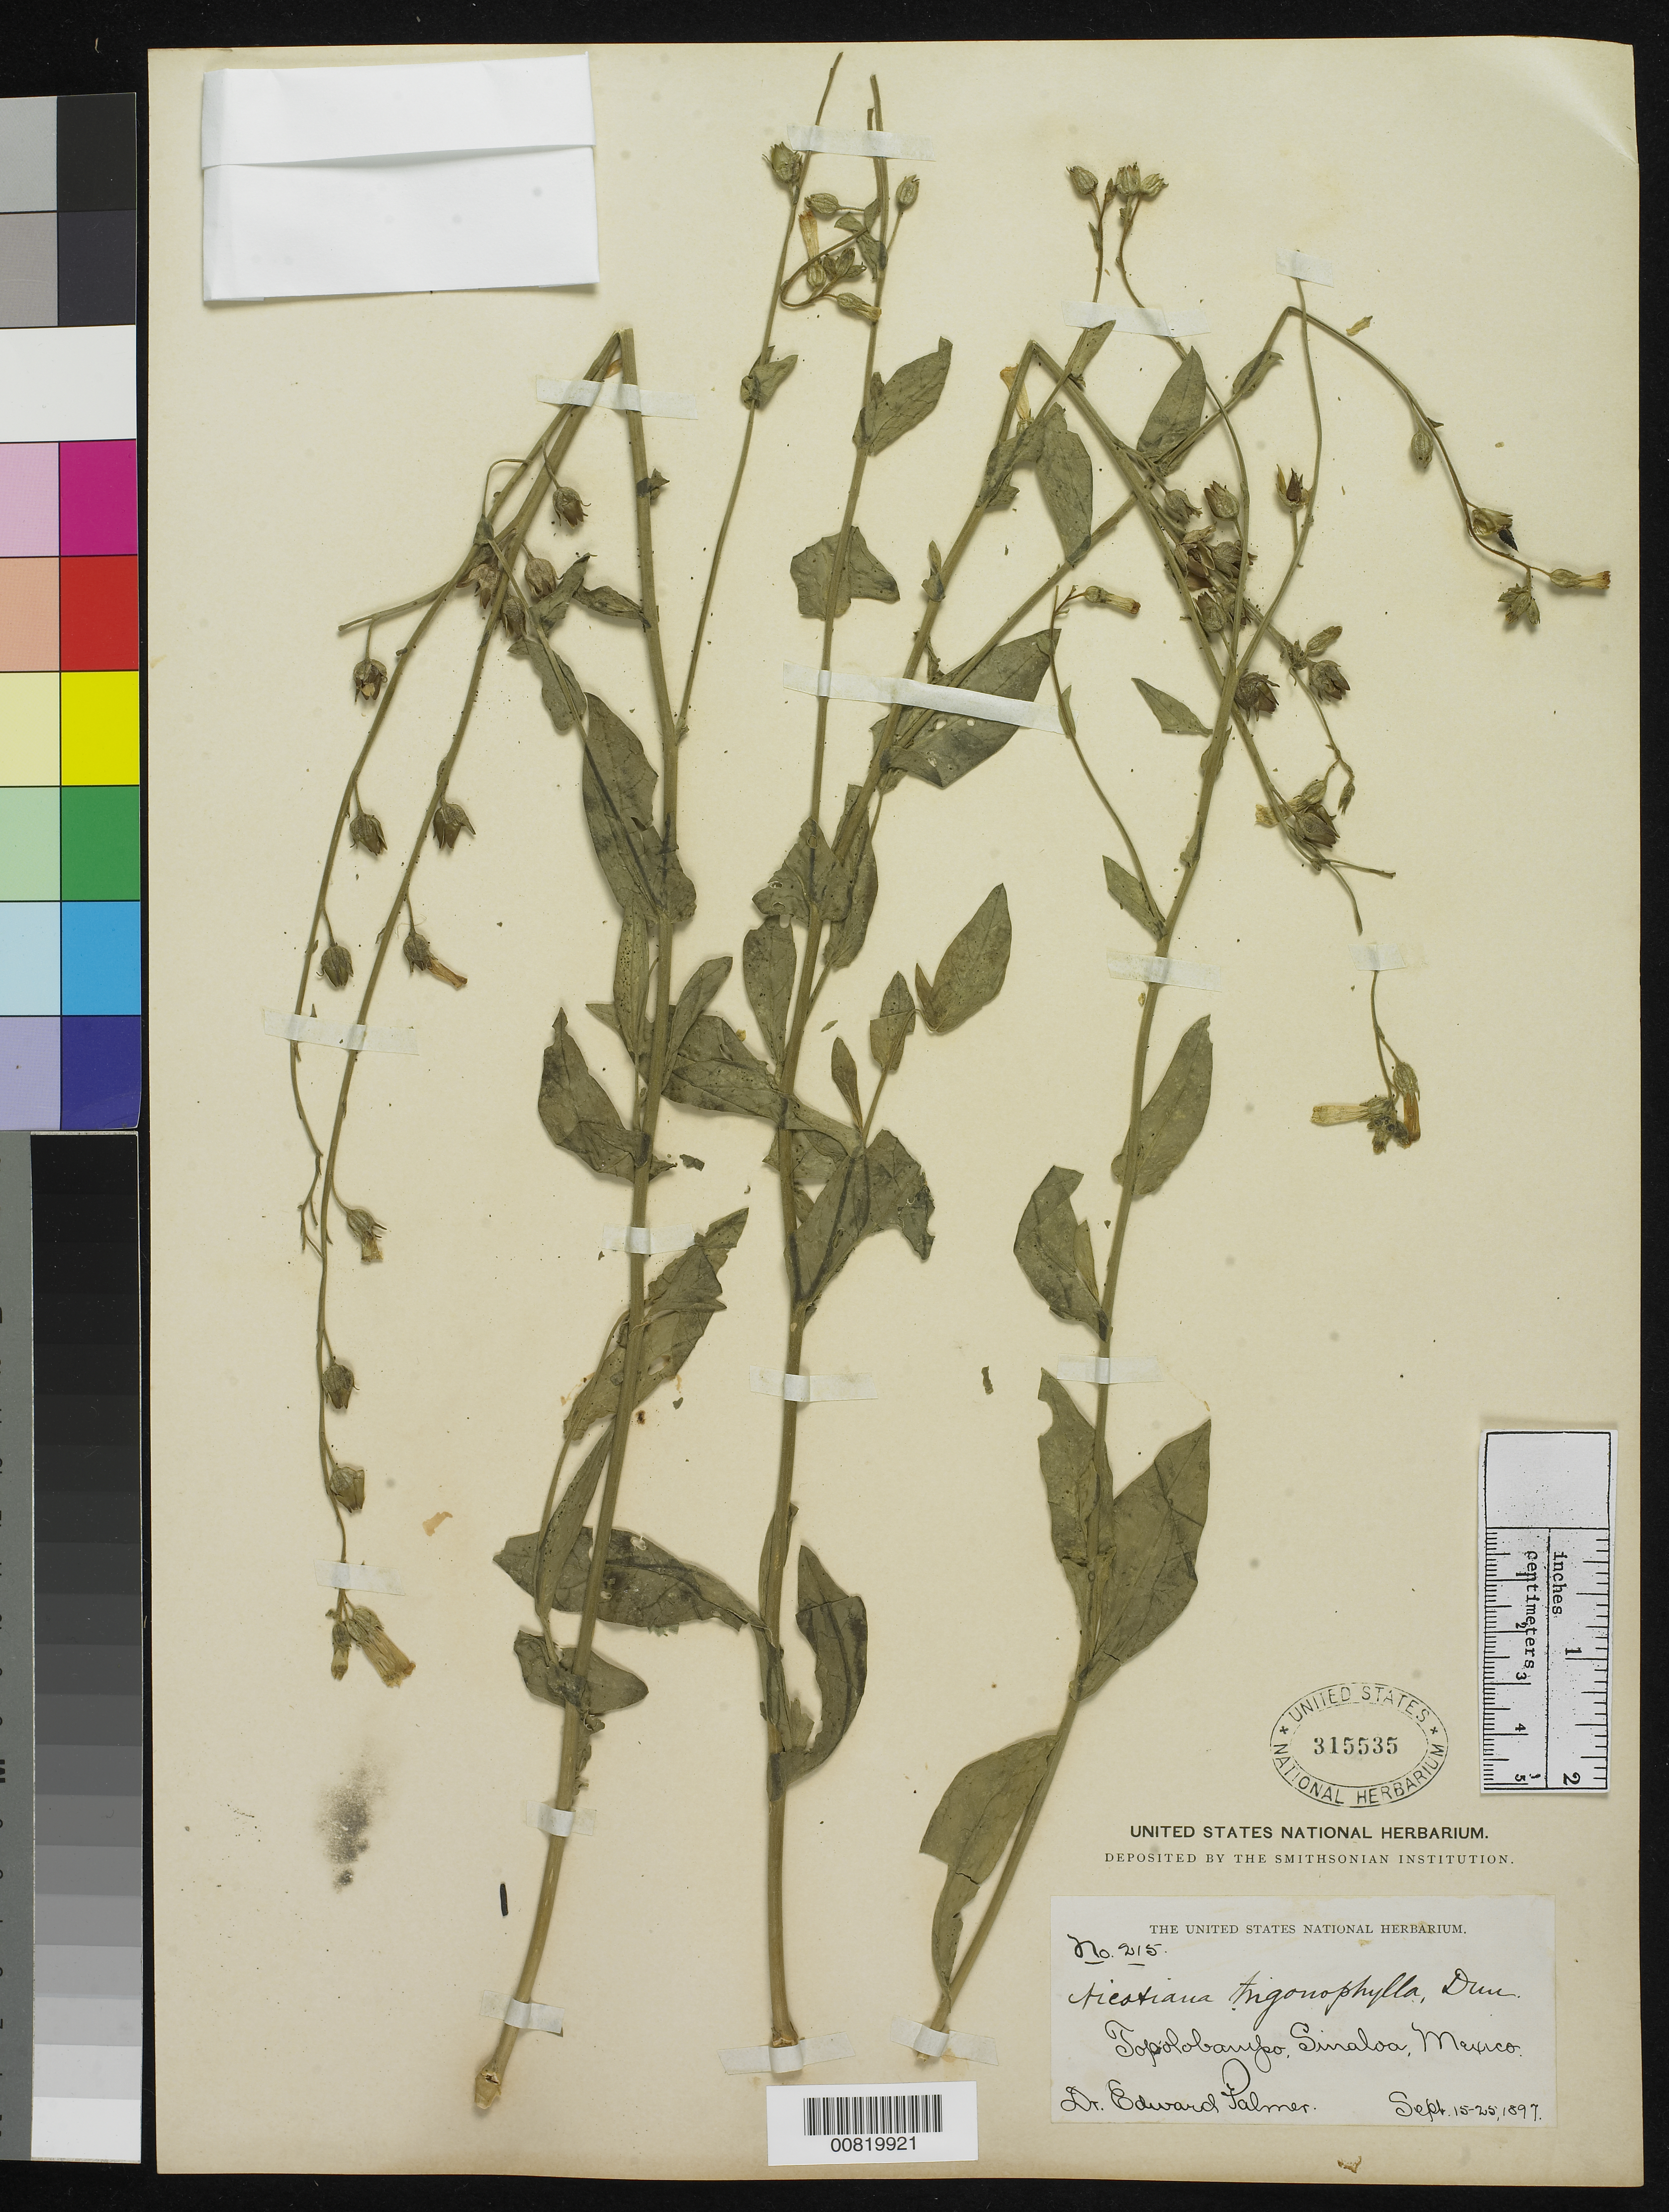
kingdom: Plantae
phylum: Tracheophyta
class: Magnoliopsida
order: Solanales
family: Solanaceae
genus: Nicotiana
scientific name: Nicotiana trigonophylla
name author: Dunal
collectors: E. Palmer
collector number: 215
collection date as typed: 15 Sep 1897 to 25 Sep 1897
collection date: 1897-09-15/1897-09-25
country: Mexico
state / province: Sinaloa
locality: Topolobampo, Sinaloa.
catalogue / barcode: US 315535